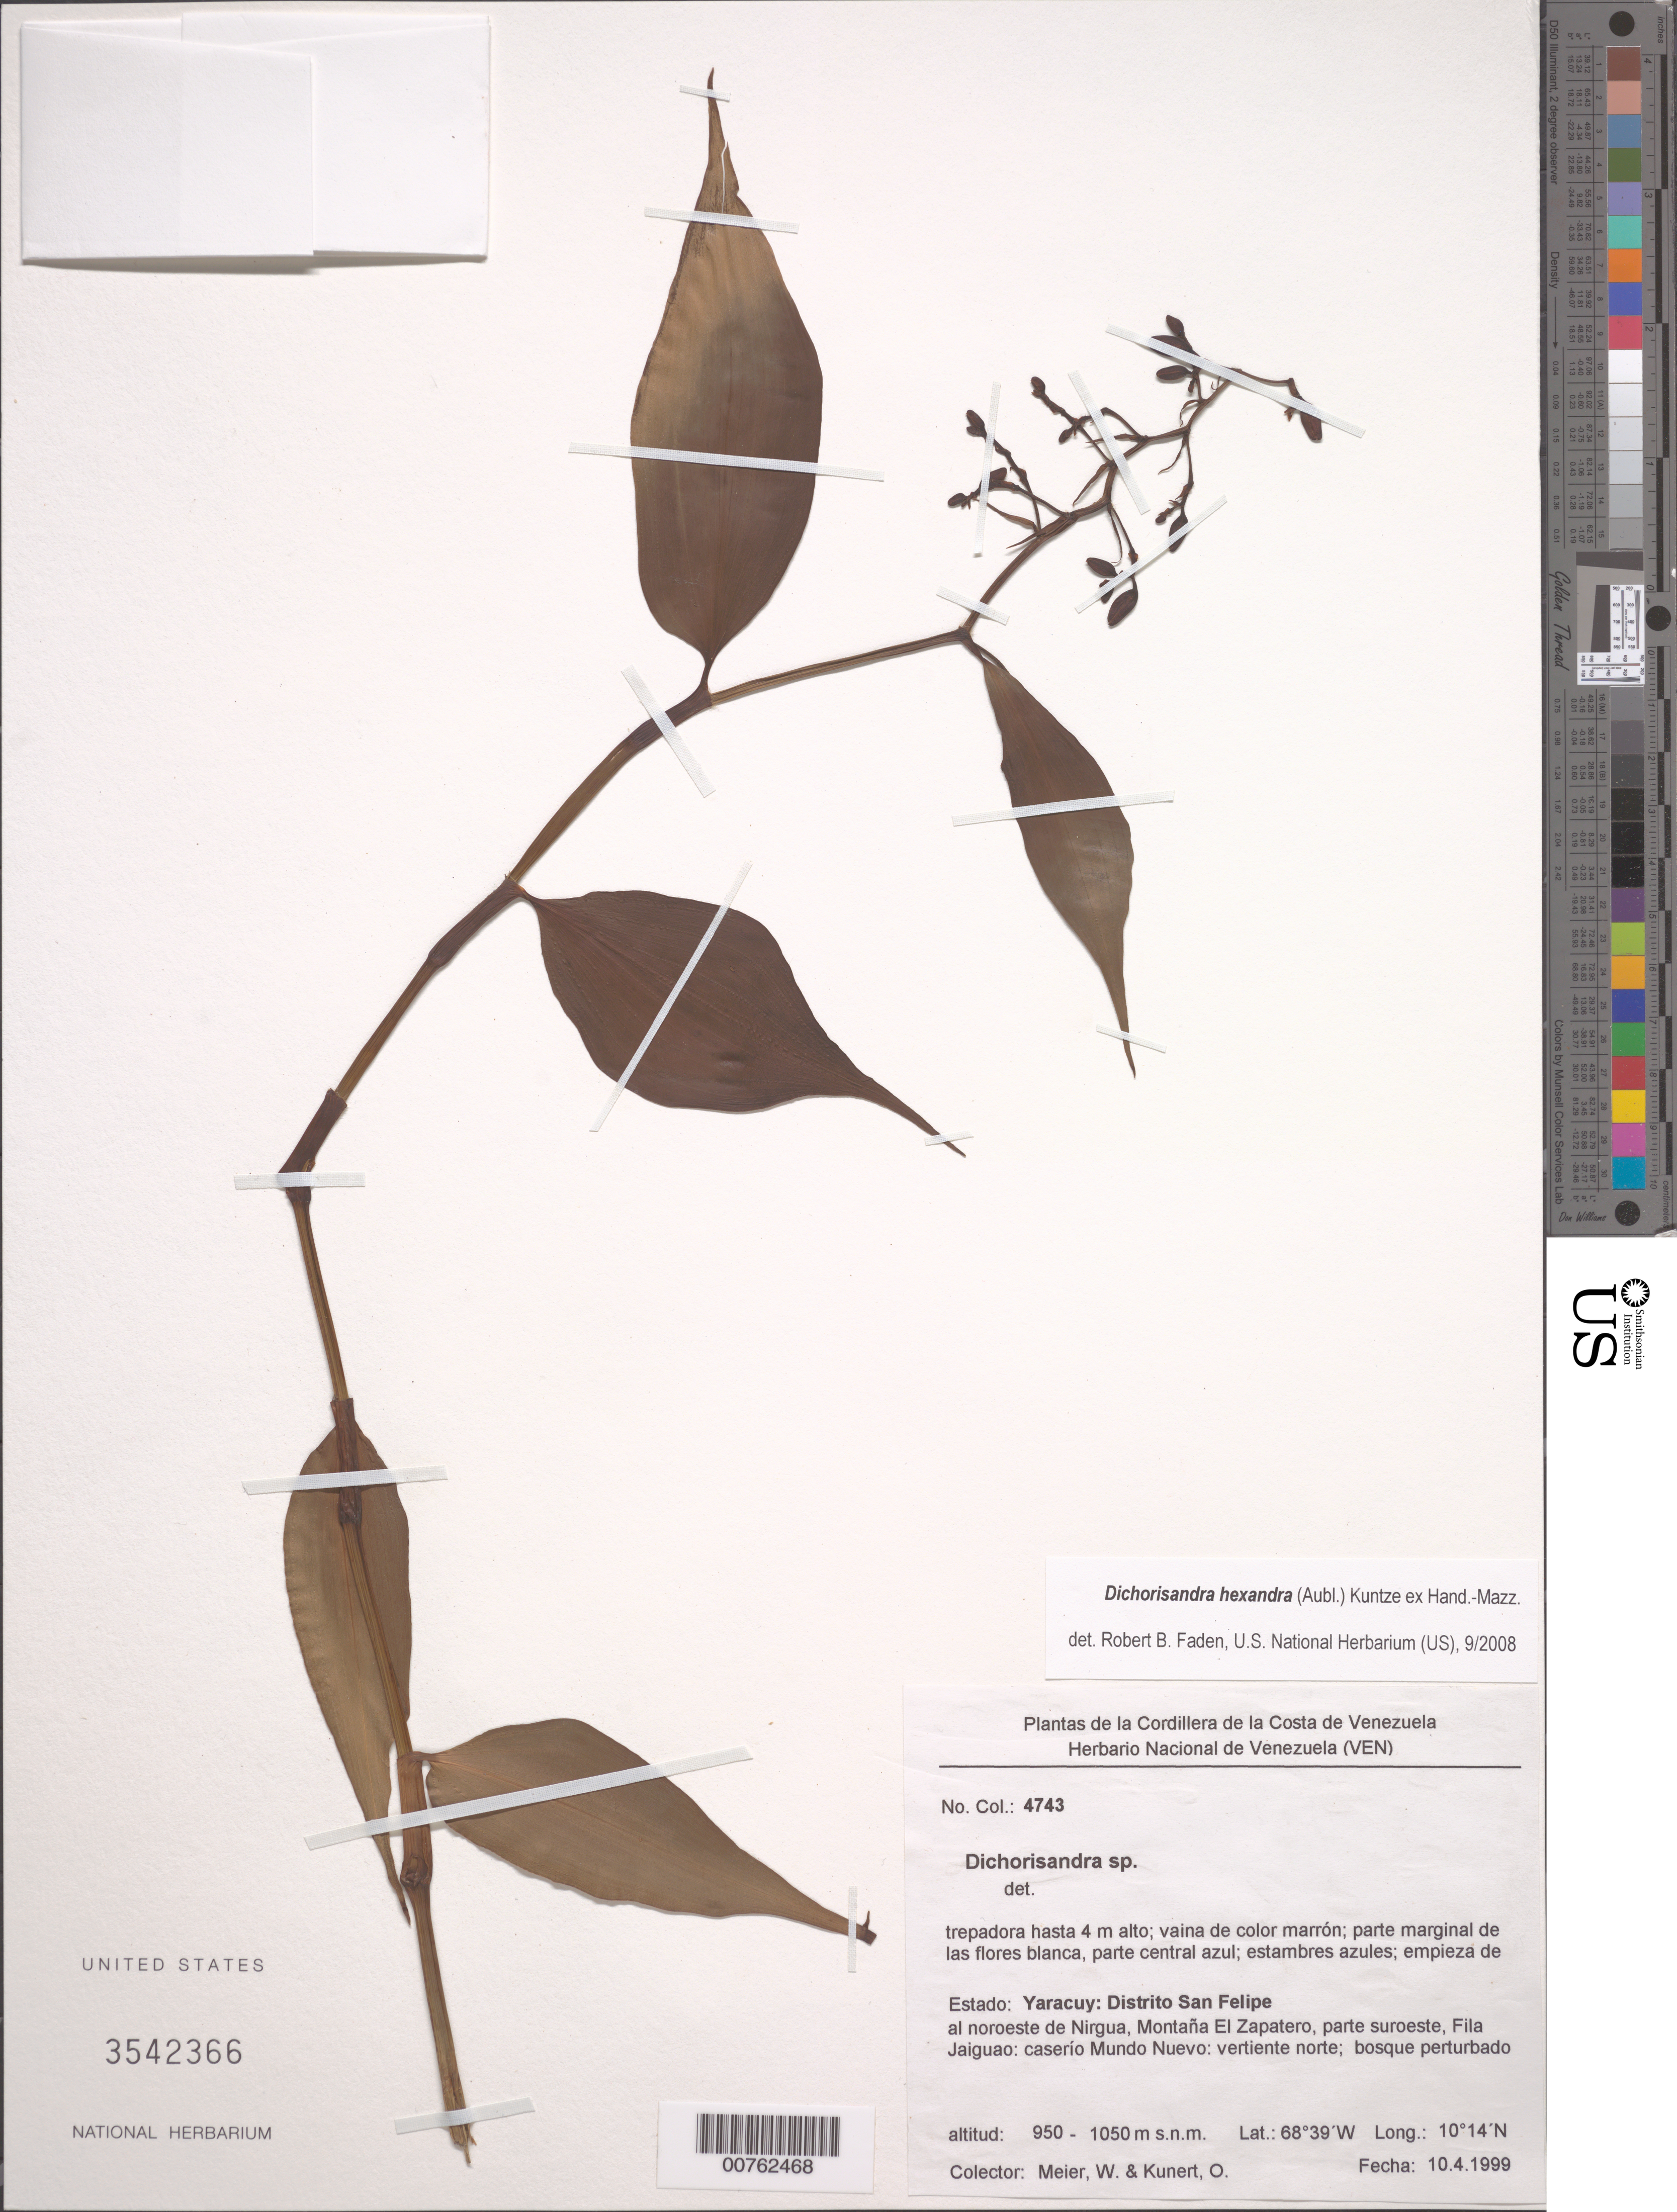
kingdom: Plantae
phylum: Tracheophyta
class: Liliopsida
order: Commelinales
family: Commelinaceae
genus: Dichorisandra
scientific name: Dichorisandra hexandra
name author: (Aubl.) Standl.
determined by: Faden, Robert B., (US), Smithsonian Institution - National Museum of Natural History (UNITED STATES)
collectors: W. Meier & O. Kunert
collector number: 4743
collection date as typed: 10 Apr 1999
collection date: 1999-04-10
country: Venezuela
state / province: Yaracuy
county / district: San Felipe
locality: al noroeste de Nirgua, Montana El Zapatero, parte suroeste, Fila Jaiguao: caserio Mundo Nuevo: vertiente norte; bosque perturbado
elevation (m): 950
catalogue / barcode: US 3542366